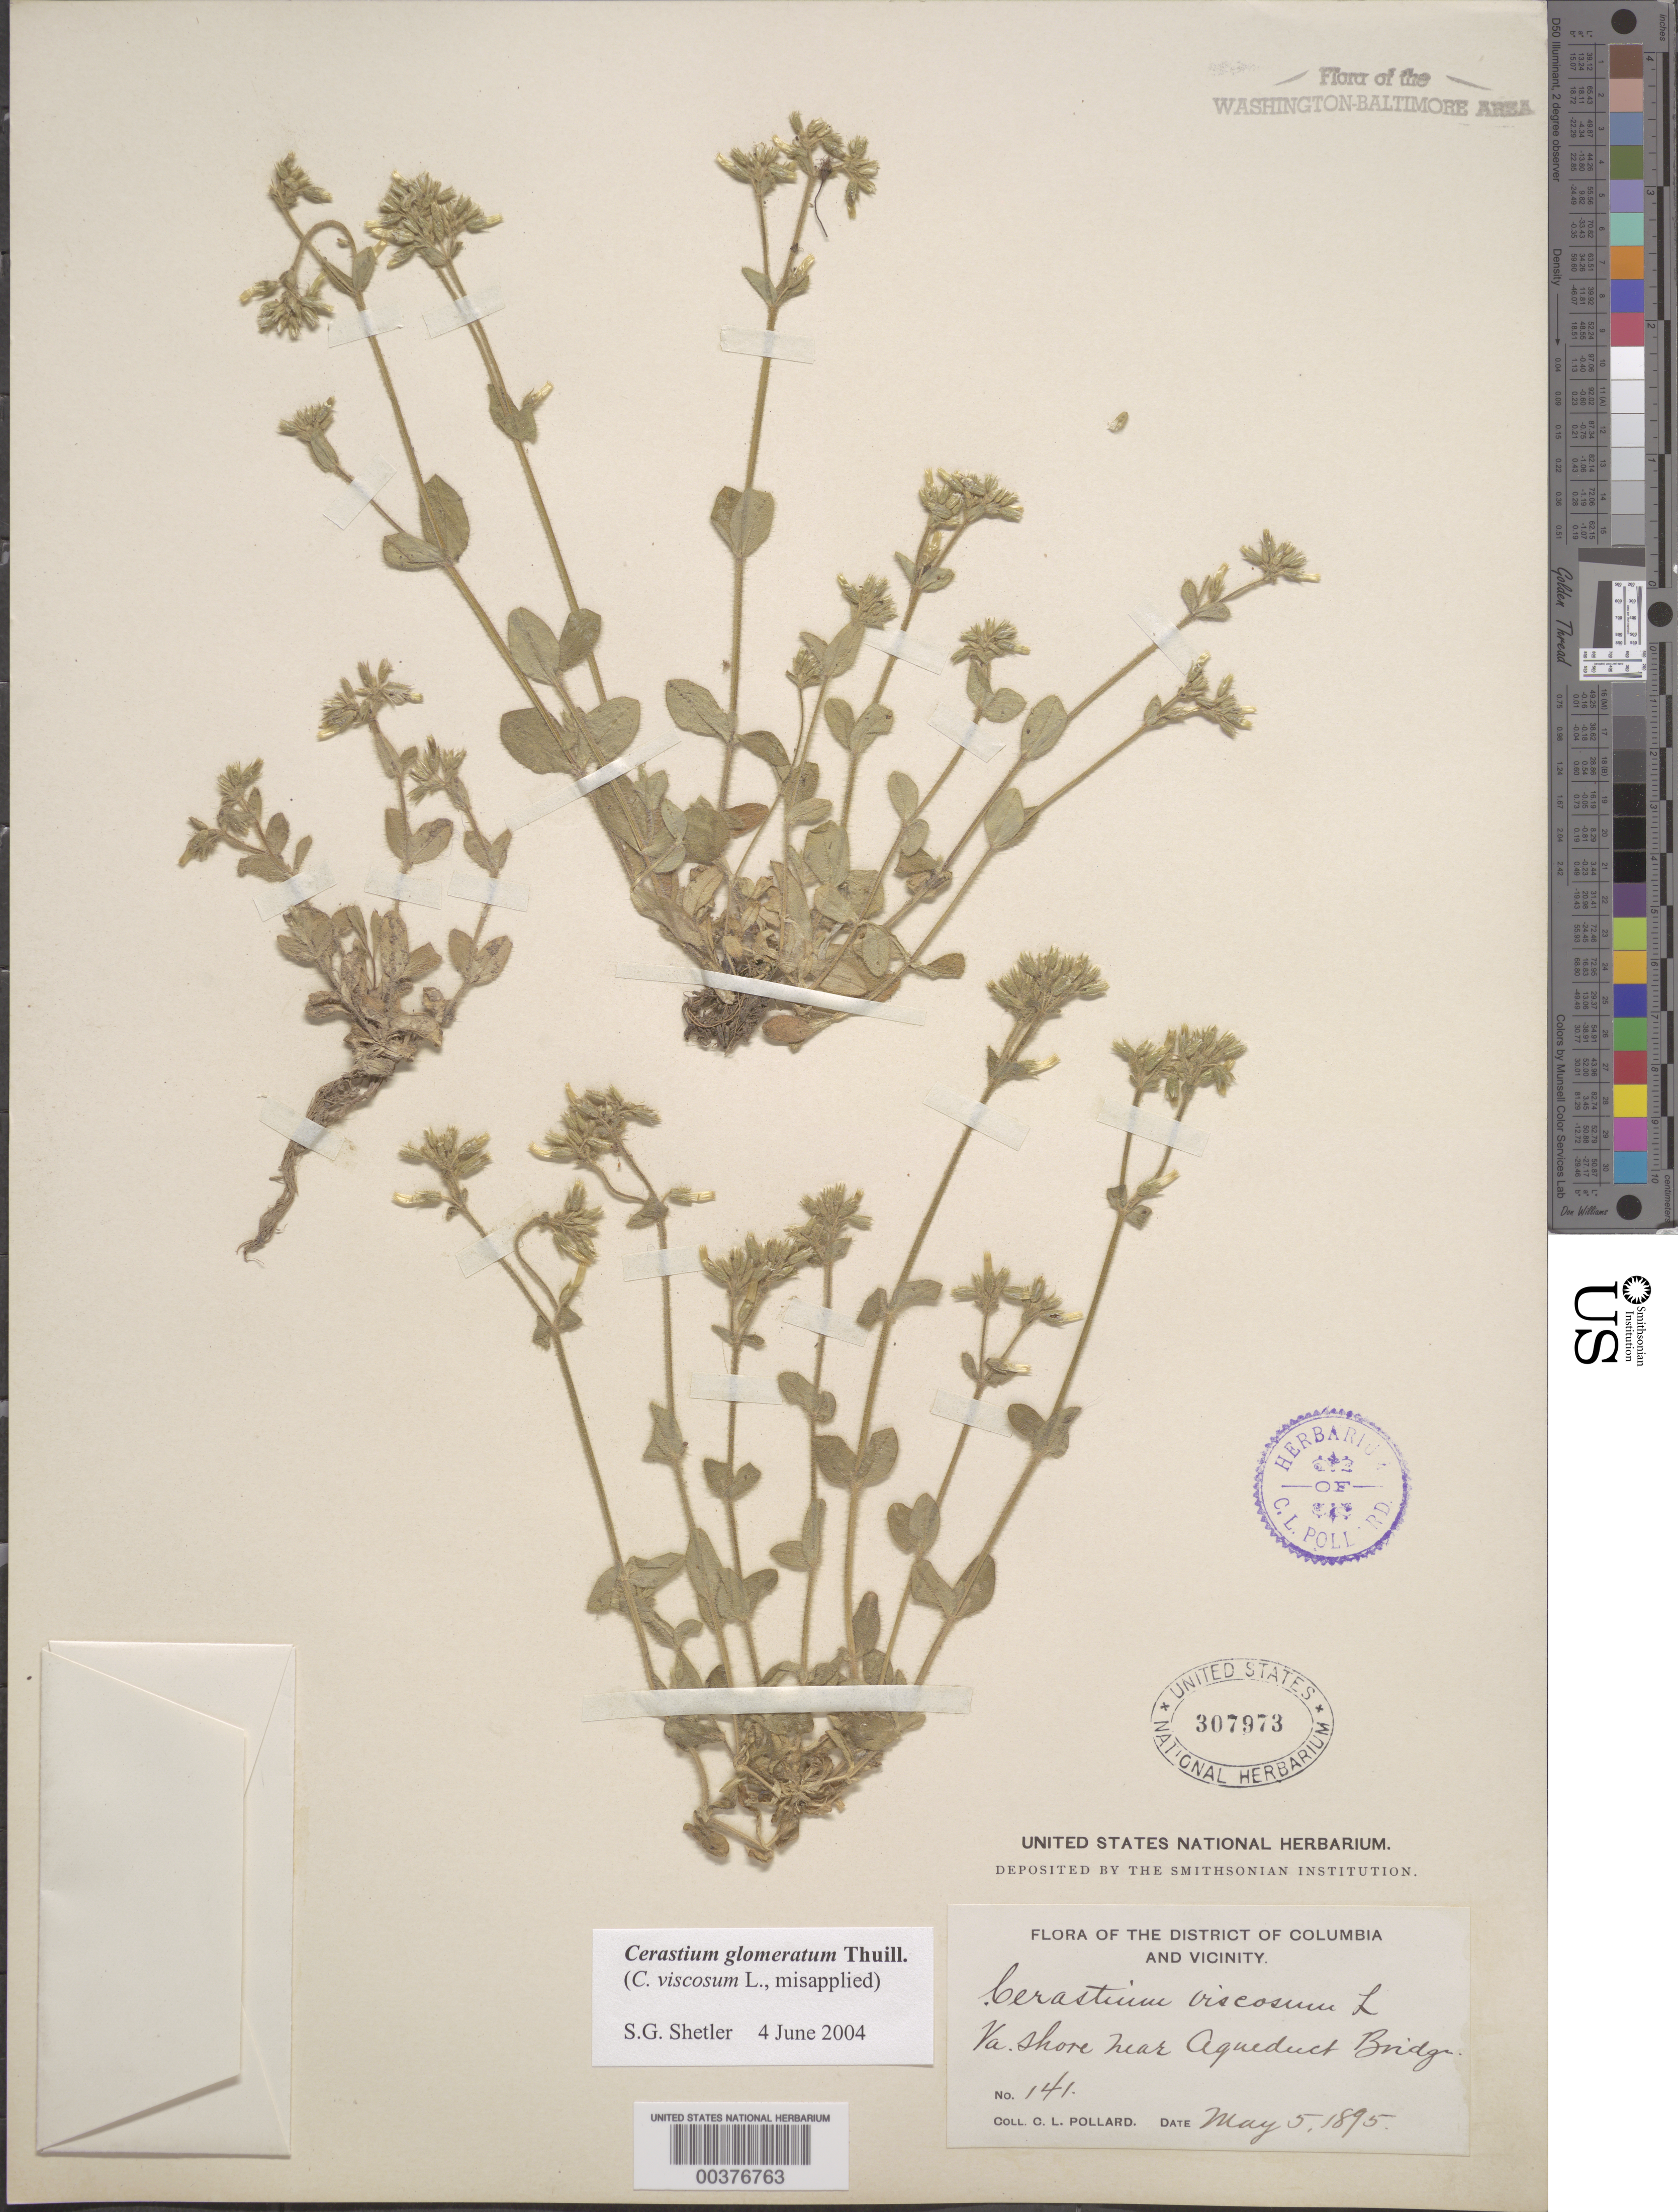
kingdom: Plantae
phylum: Tracheophyta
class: Magnoliopsida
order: Caryophyllales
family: Caryophyllaceae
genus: Cerastium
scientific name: Cerastium glomeratum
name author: Thuill.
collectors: C. L. Pollard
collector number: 141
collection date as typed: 05 May 1895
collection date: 1895-05-05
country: United States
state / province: Virginia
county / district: Fairfax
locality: Aqueduct Bridge vicinity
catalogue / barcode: US 307973